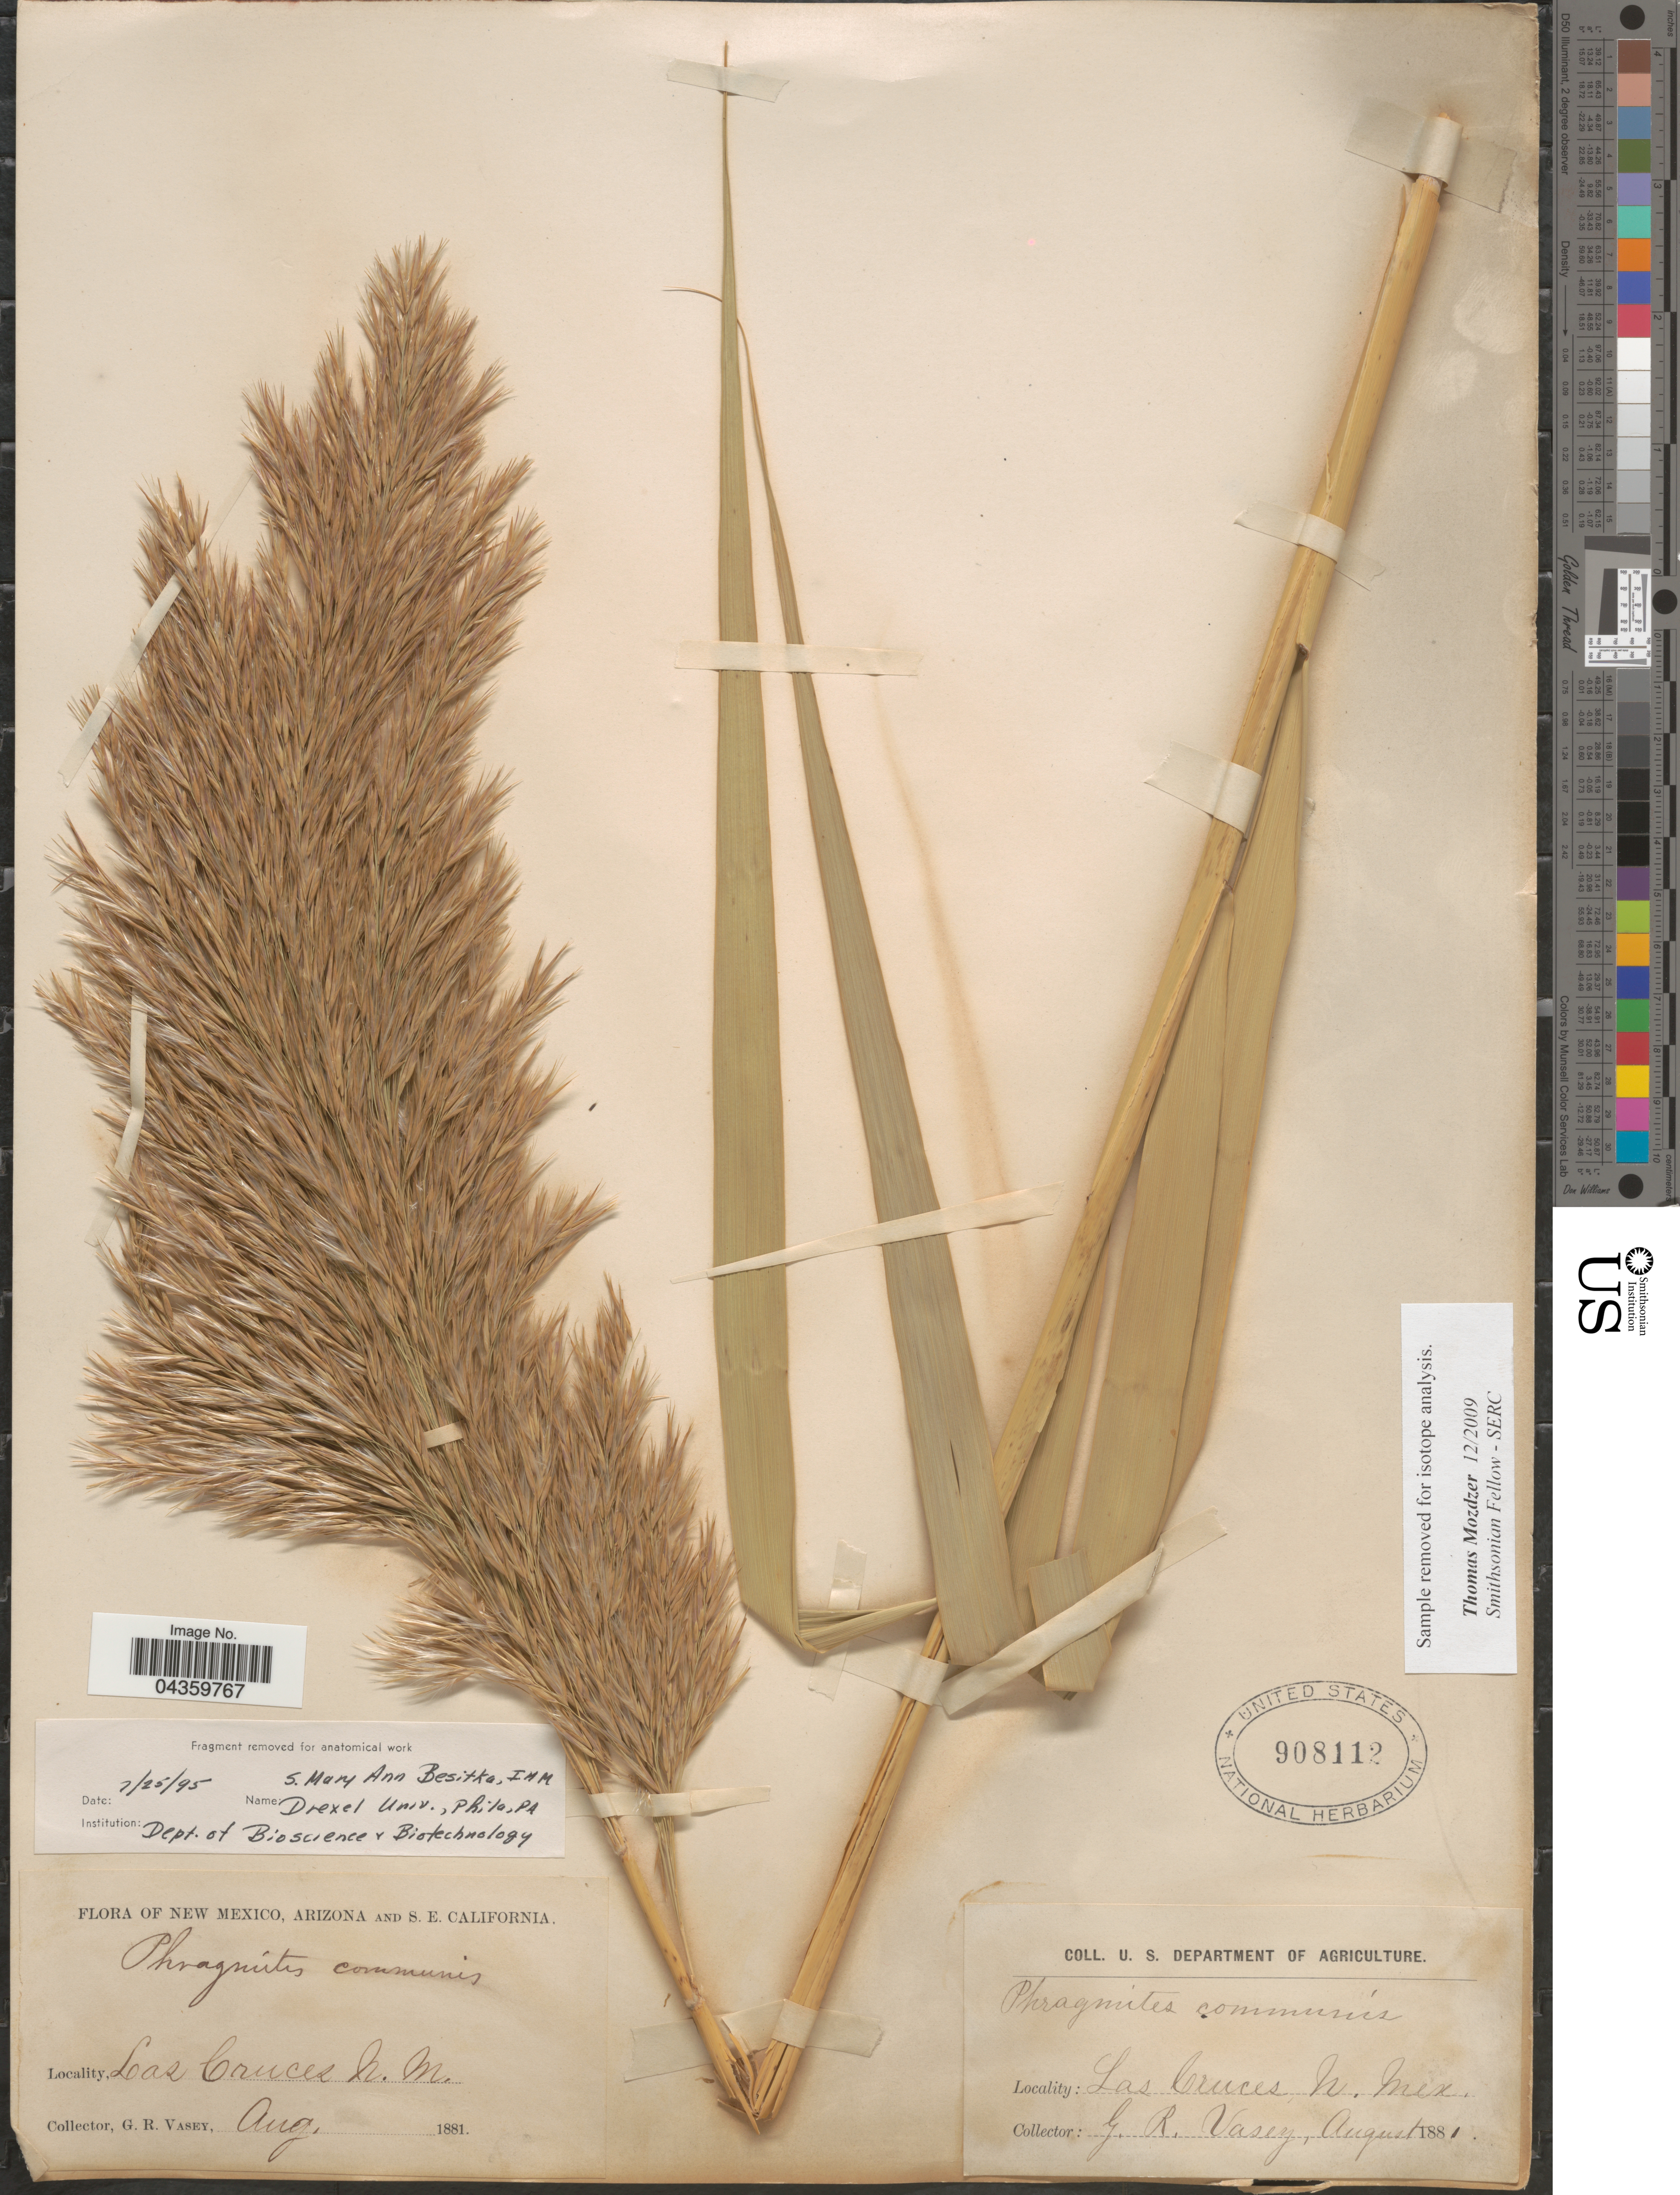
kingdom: Plantae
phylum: Tracheophyta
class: Liliopsida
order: Poales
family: Poaceae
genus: Phragmites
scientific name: Phragmites australis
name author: (Cav.) Trin. ex Steud.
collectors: G. R. Vasey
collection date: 1881-08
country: United States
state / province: New Mexico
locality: Las Cruces.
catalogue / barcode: US 908112